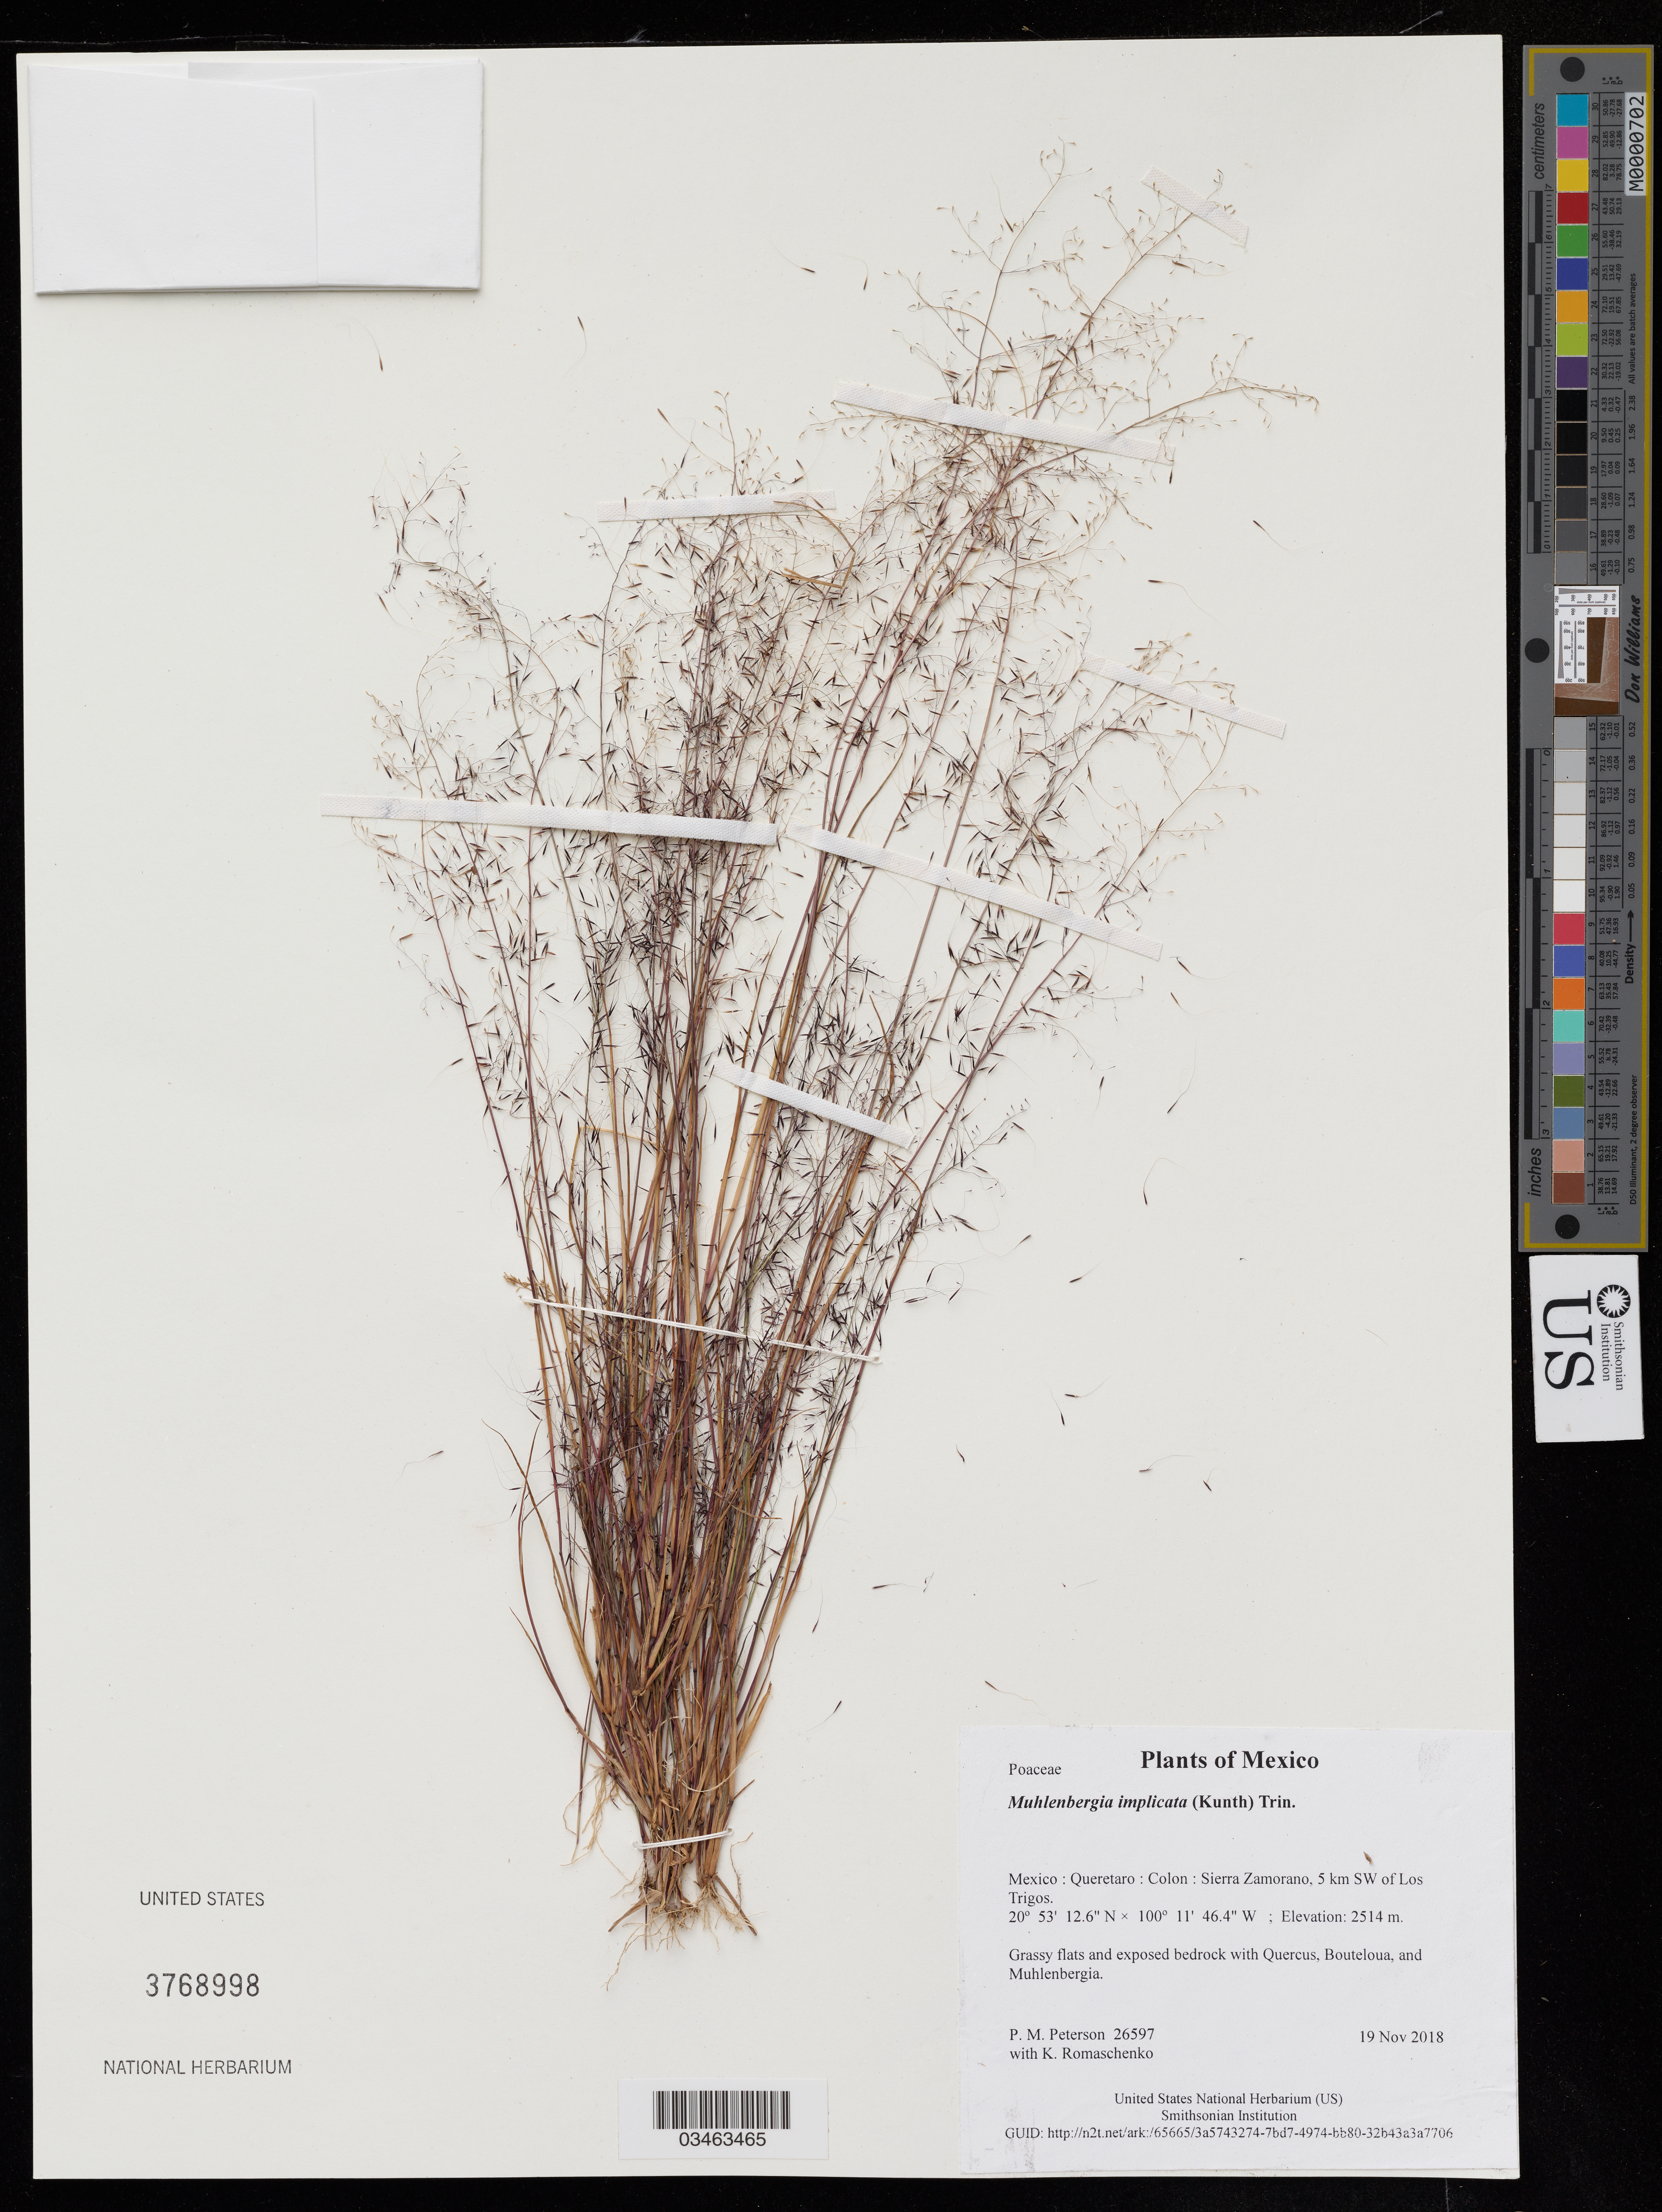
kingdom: Plantae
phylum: Tracheophyta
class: Liliopsida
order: Poales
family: Poaceae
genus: Muhlenbergia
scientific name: Muhlenbergia implicata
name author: (Kunth) Trin.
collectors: P. M. Peterson & K. Romaschenko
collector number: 26597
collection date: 2018-11-19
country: Mexico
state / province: Queretaro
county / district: Colon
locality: Sierra Zamorano, 5 km SW of Los Trigos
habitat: Grassy flats and exposed bedrock with Quercus, Bouteloua, and Muhlenbergia.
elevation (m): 2514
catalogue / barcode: US 3768998